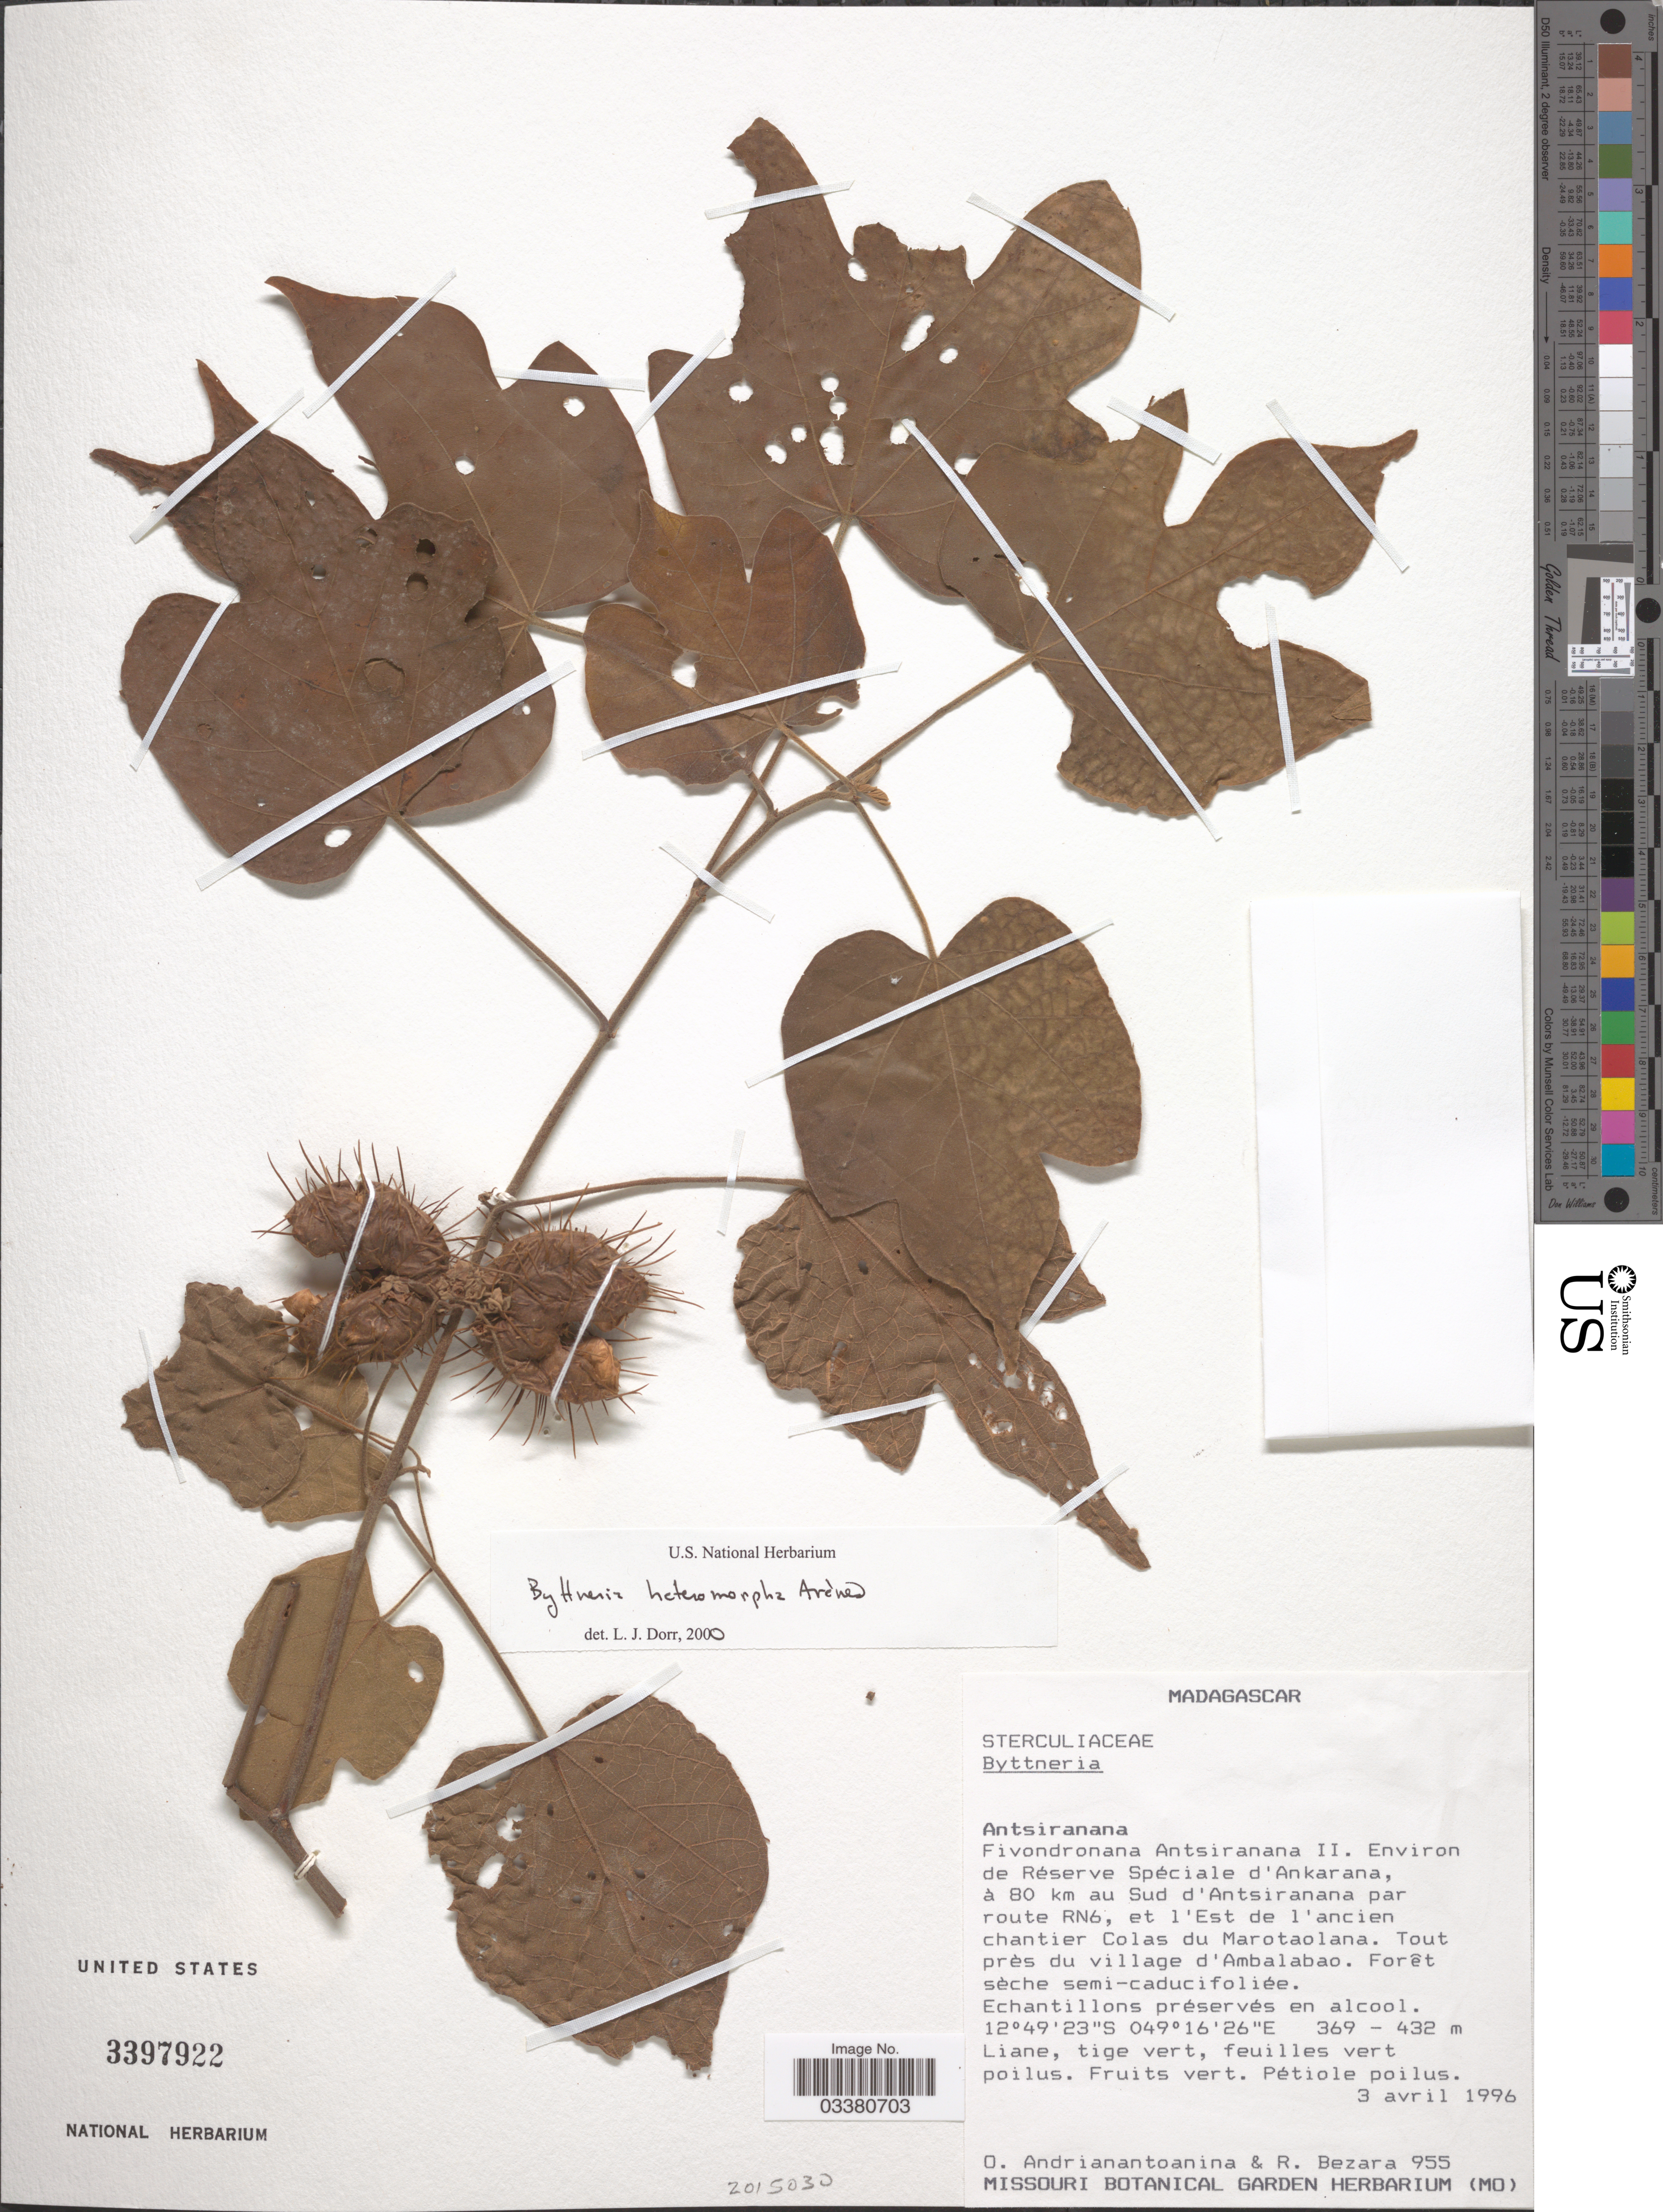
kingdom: Plantae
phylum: Tracheophyta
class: Magnoliopsida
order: Malvales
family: Malvaceae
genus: Byttneria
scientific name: Byttneria heteromorpha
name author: Arènes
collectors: O. Andrianantoanina & R. Bezara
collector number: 955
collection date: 1996-04-03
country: Madagascar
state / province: Diana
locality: Fivondronana Antsiranana II. Environ de Réserve Spéciale d'Ankarana, à 80 km au Sud d'Antsiranana par route RN6, et l' Est de l'ancien chantier Colas du Marotaolana. Tout près du village d'Ambalabao.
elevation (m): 369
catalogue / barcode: US 3397922